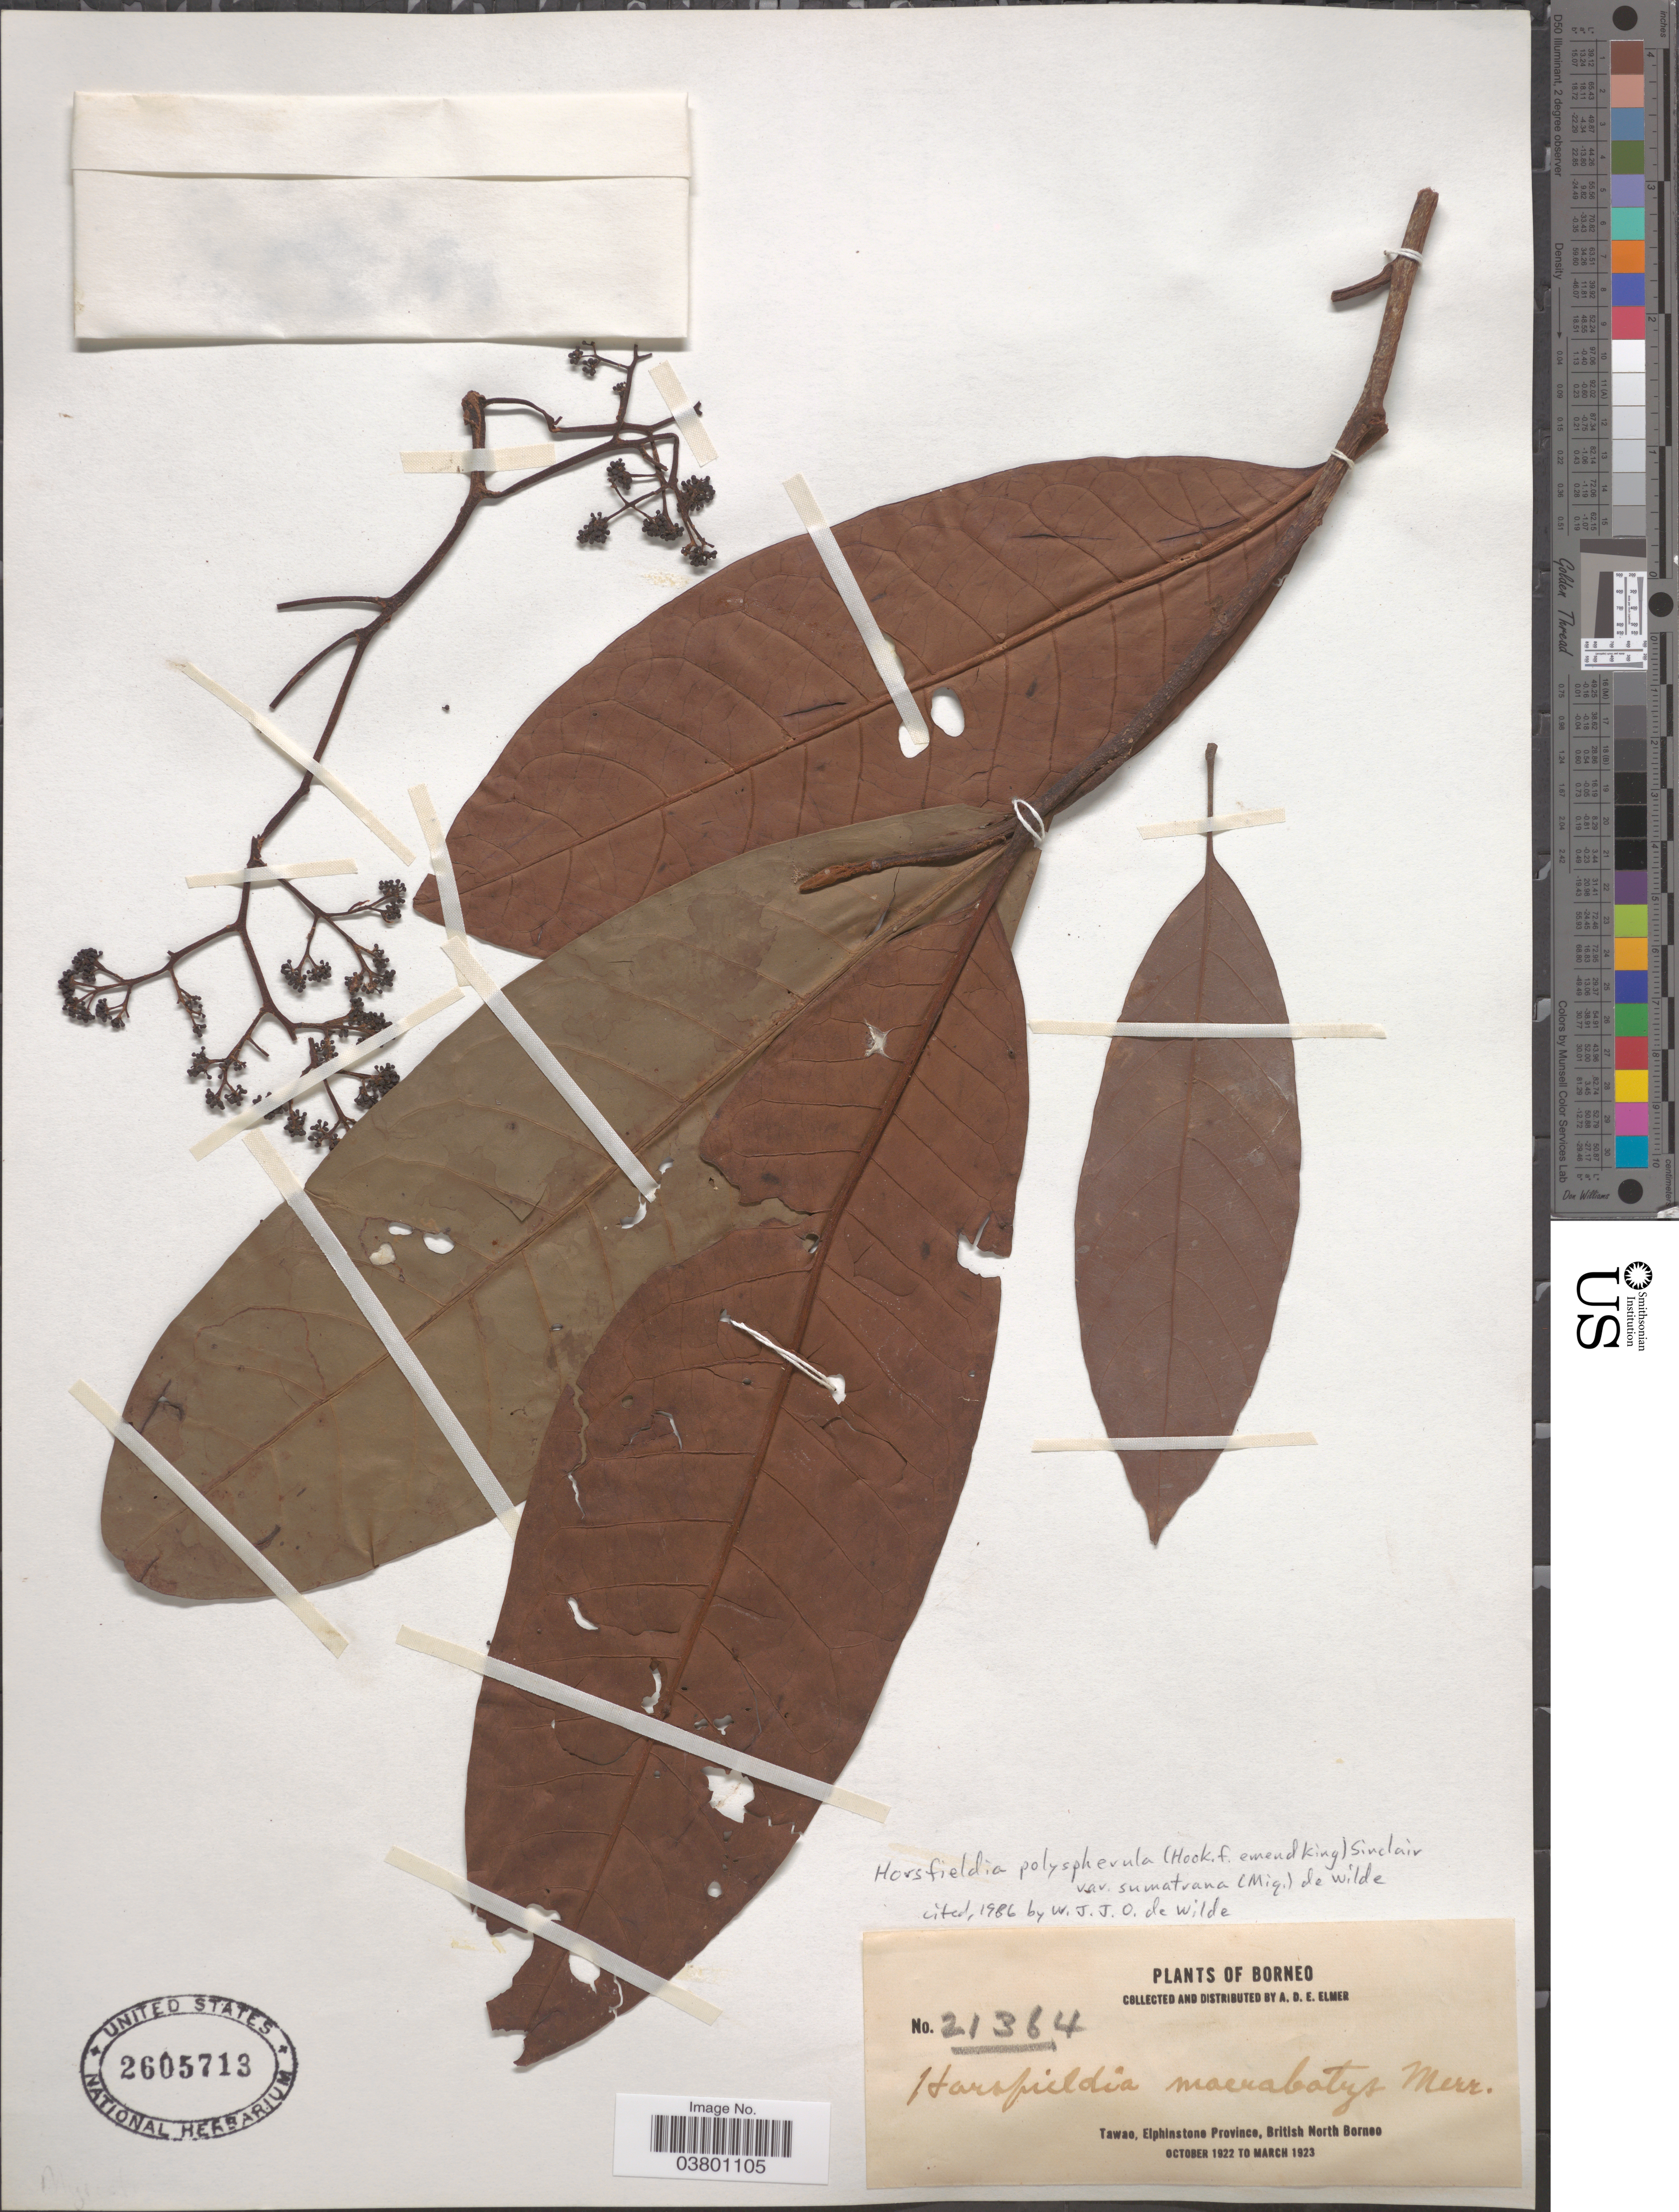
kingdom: Plantae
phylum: Tracheophyta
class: Magnoliopsida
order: Magnoliales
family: Myristicaceae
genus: Horsfieldia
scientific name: Horsfieldia polyspherula var. sumatrana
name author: (Miq.) W.J. de Wilde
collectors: A. D. E. Elmer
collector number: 21364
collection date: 1922-10/1923-03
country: Malaysia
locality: Borneo. Tawao, Elphinstone Province, British North Borneo.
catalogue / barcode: US 2605713